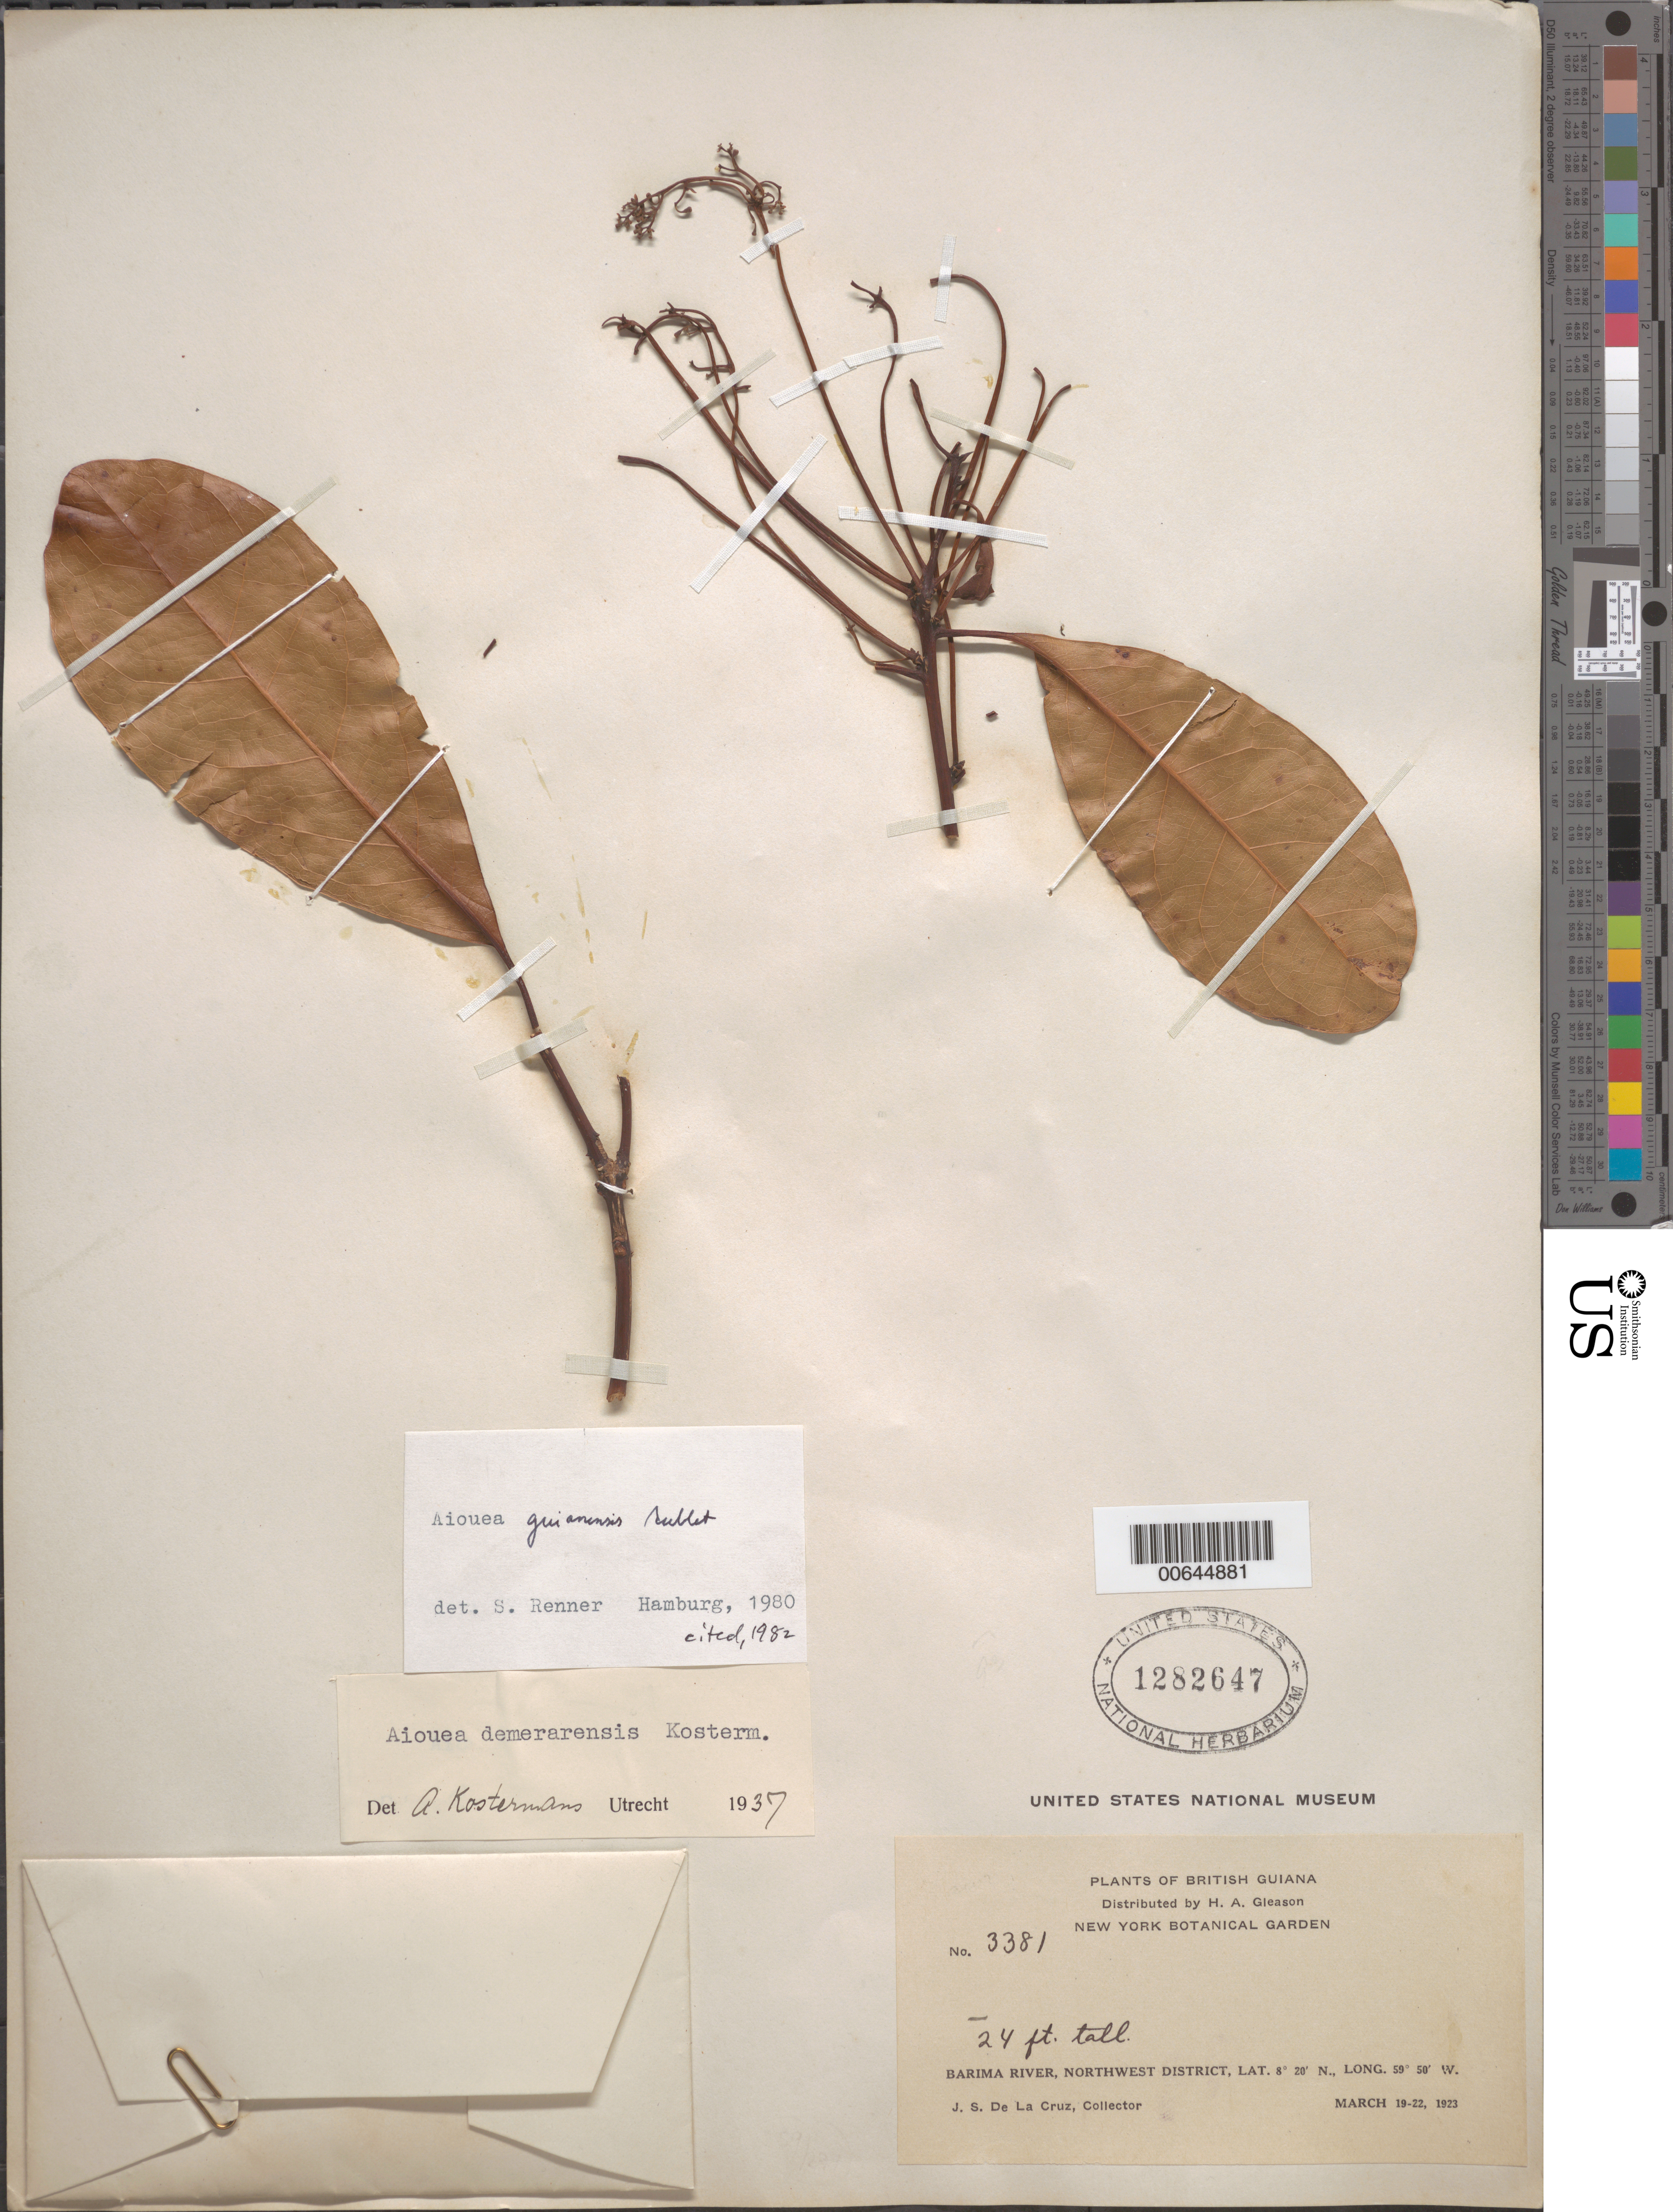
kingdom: Plantae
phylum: Tracheophyta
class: Magnoliopsida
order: Laurales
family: Lauraceae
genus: Aiouea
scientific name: Aiouea guianensis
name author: Aubl.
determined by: Renner, S. S.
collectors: J. S. de la Cruz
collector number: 3381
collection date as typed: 19-Mar-23 to 22-Mar-23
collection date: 1923-03-19/1923-03-22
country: Guyana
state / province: Barima-Waini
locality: Barima R., NW District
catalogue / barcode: US 1282647